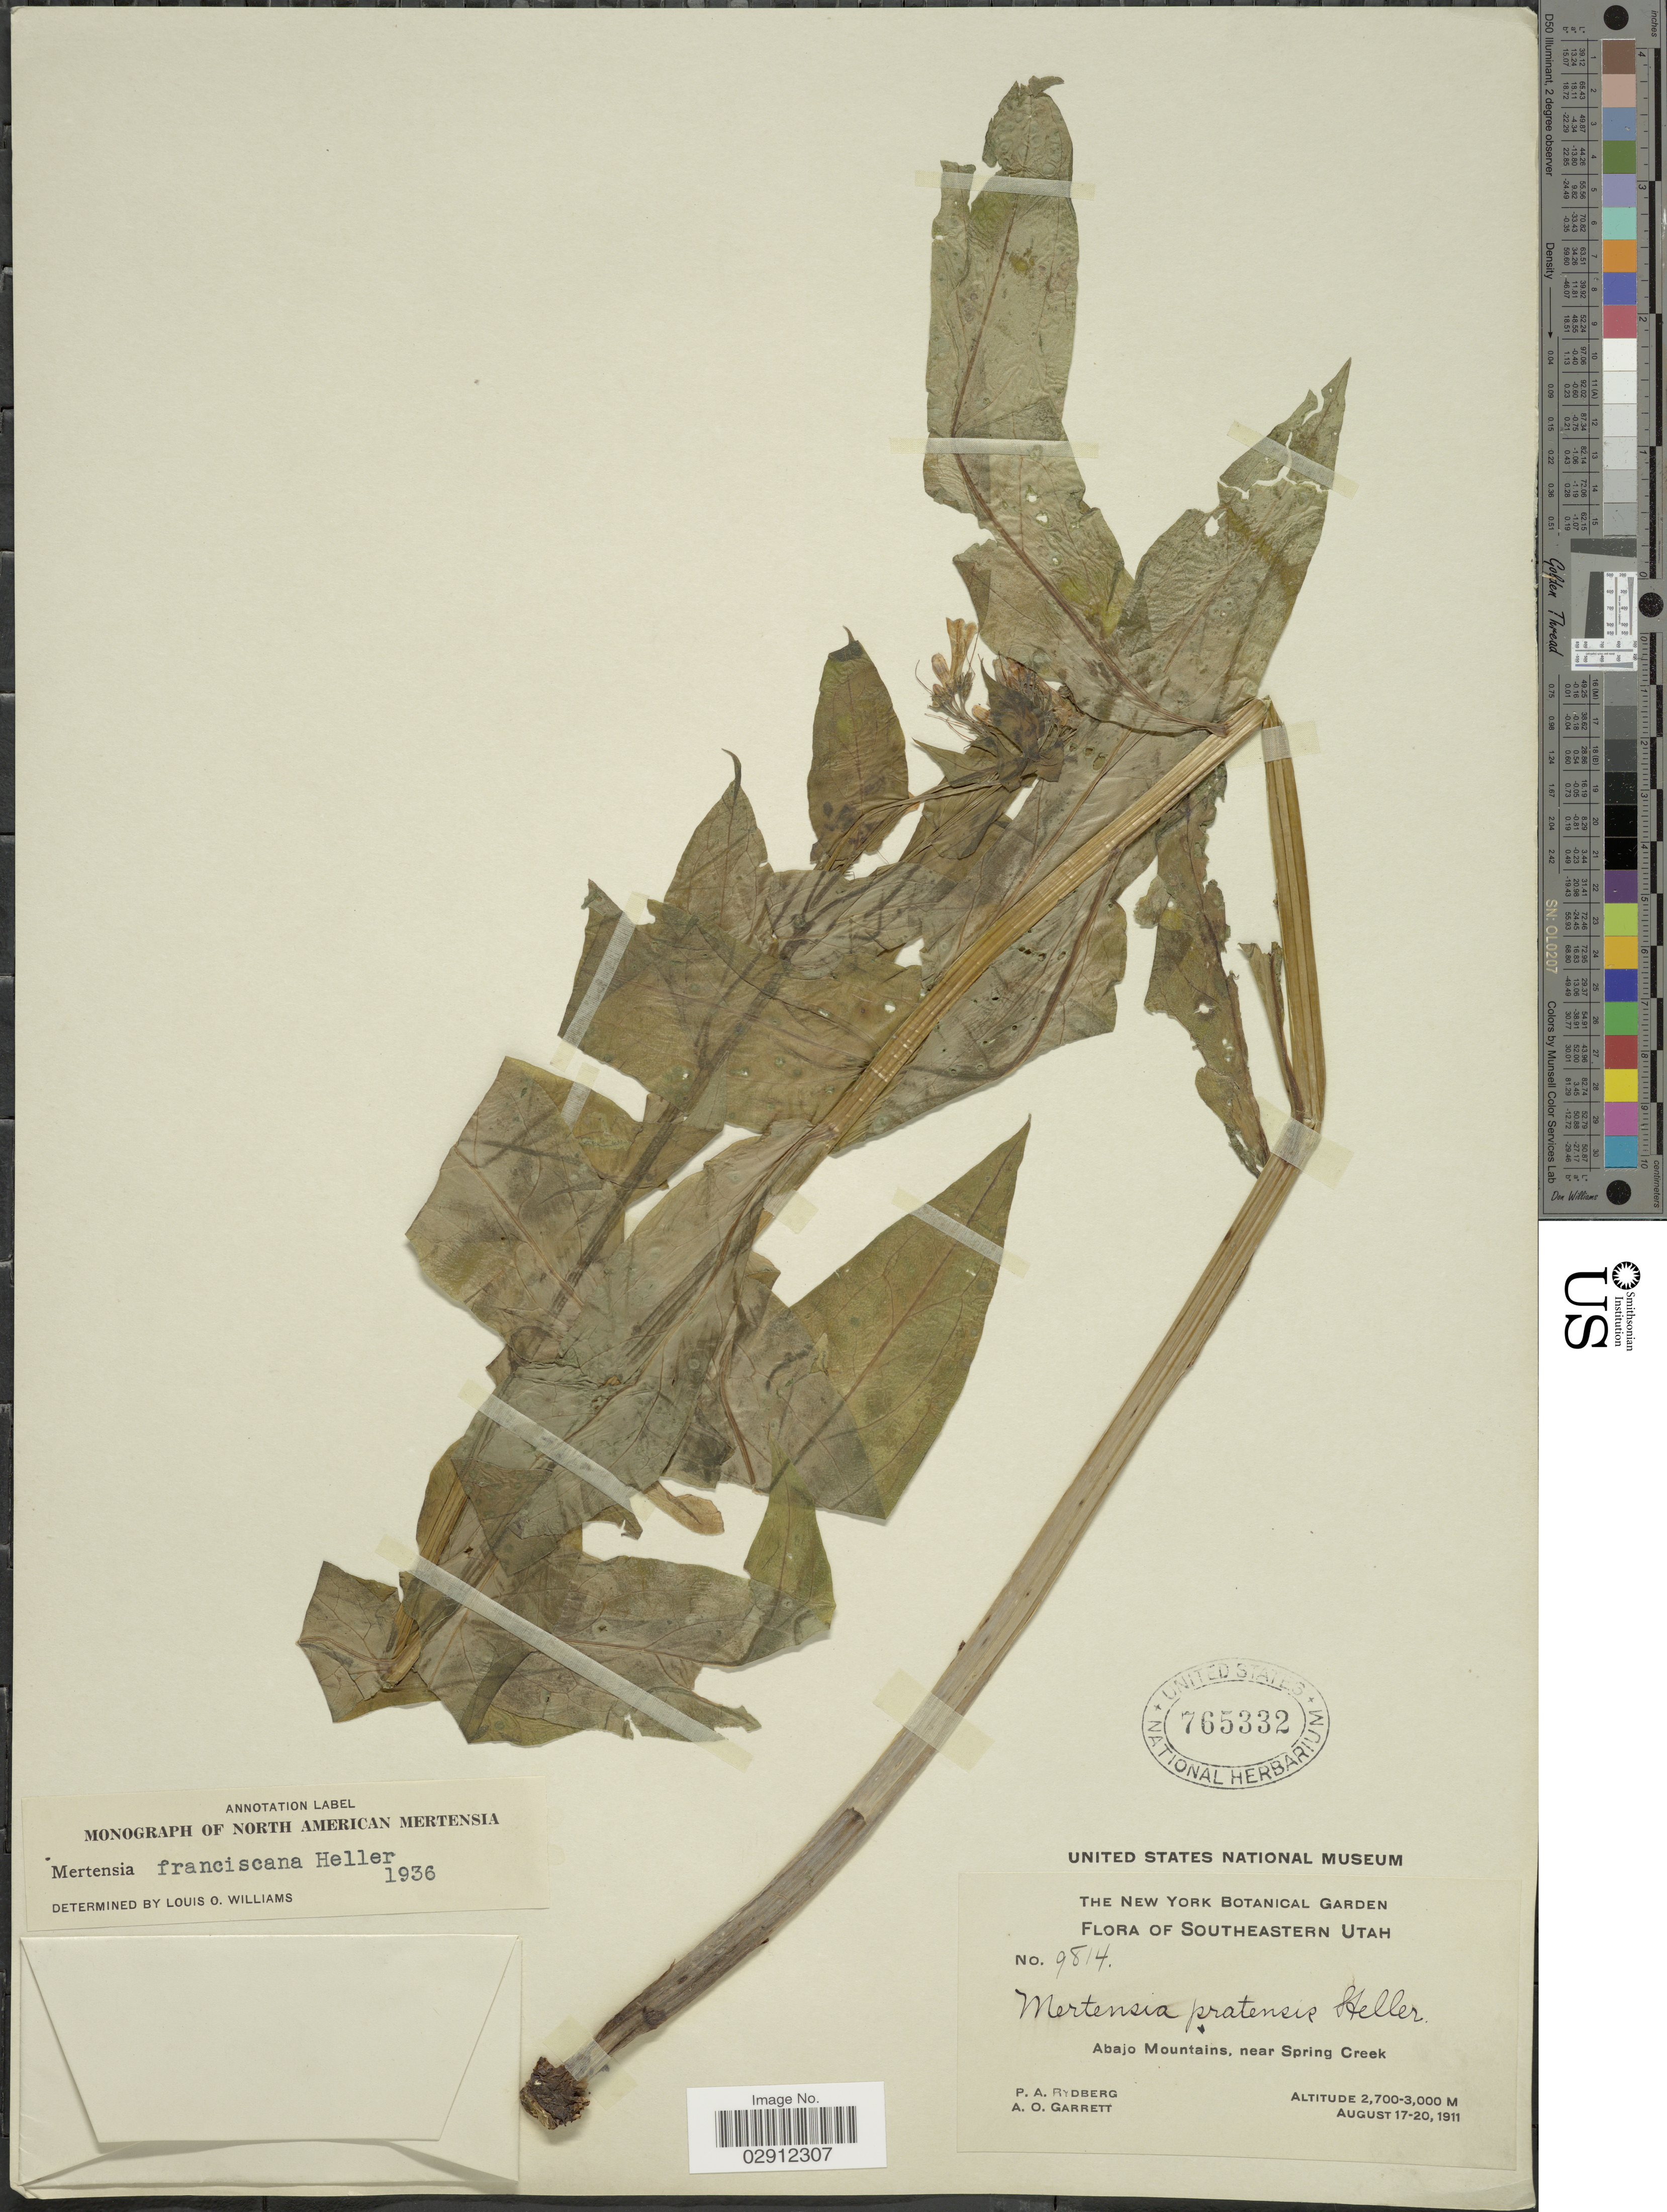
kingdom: Plantae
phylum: Tracheophyta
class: Magnoliopsida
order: Boraginales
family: Boraginaceae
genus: Mertensia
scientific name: Mertensia franciscana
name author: A. Heller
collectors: P. A. Rydberg & A. O. Garrett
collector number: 9814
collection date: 1911-08-17/1911-08-20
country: United States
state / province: Utah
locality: Southeastern Utah. Abajo Mountains, near Spring Creek.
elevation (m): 2700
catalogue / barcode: US 765332